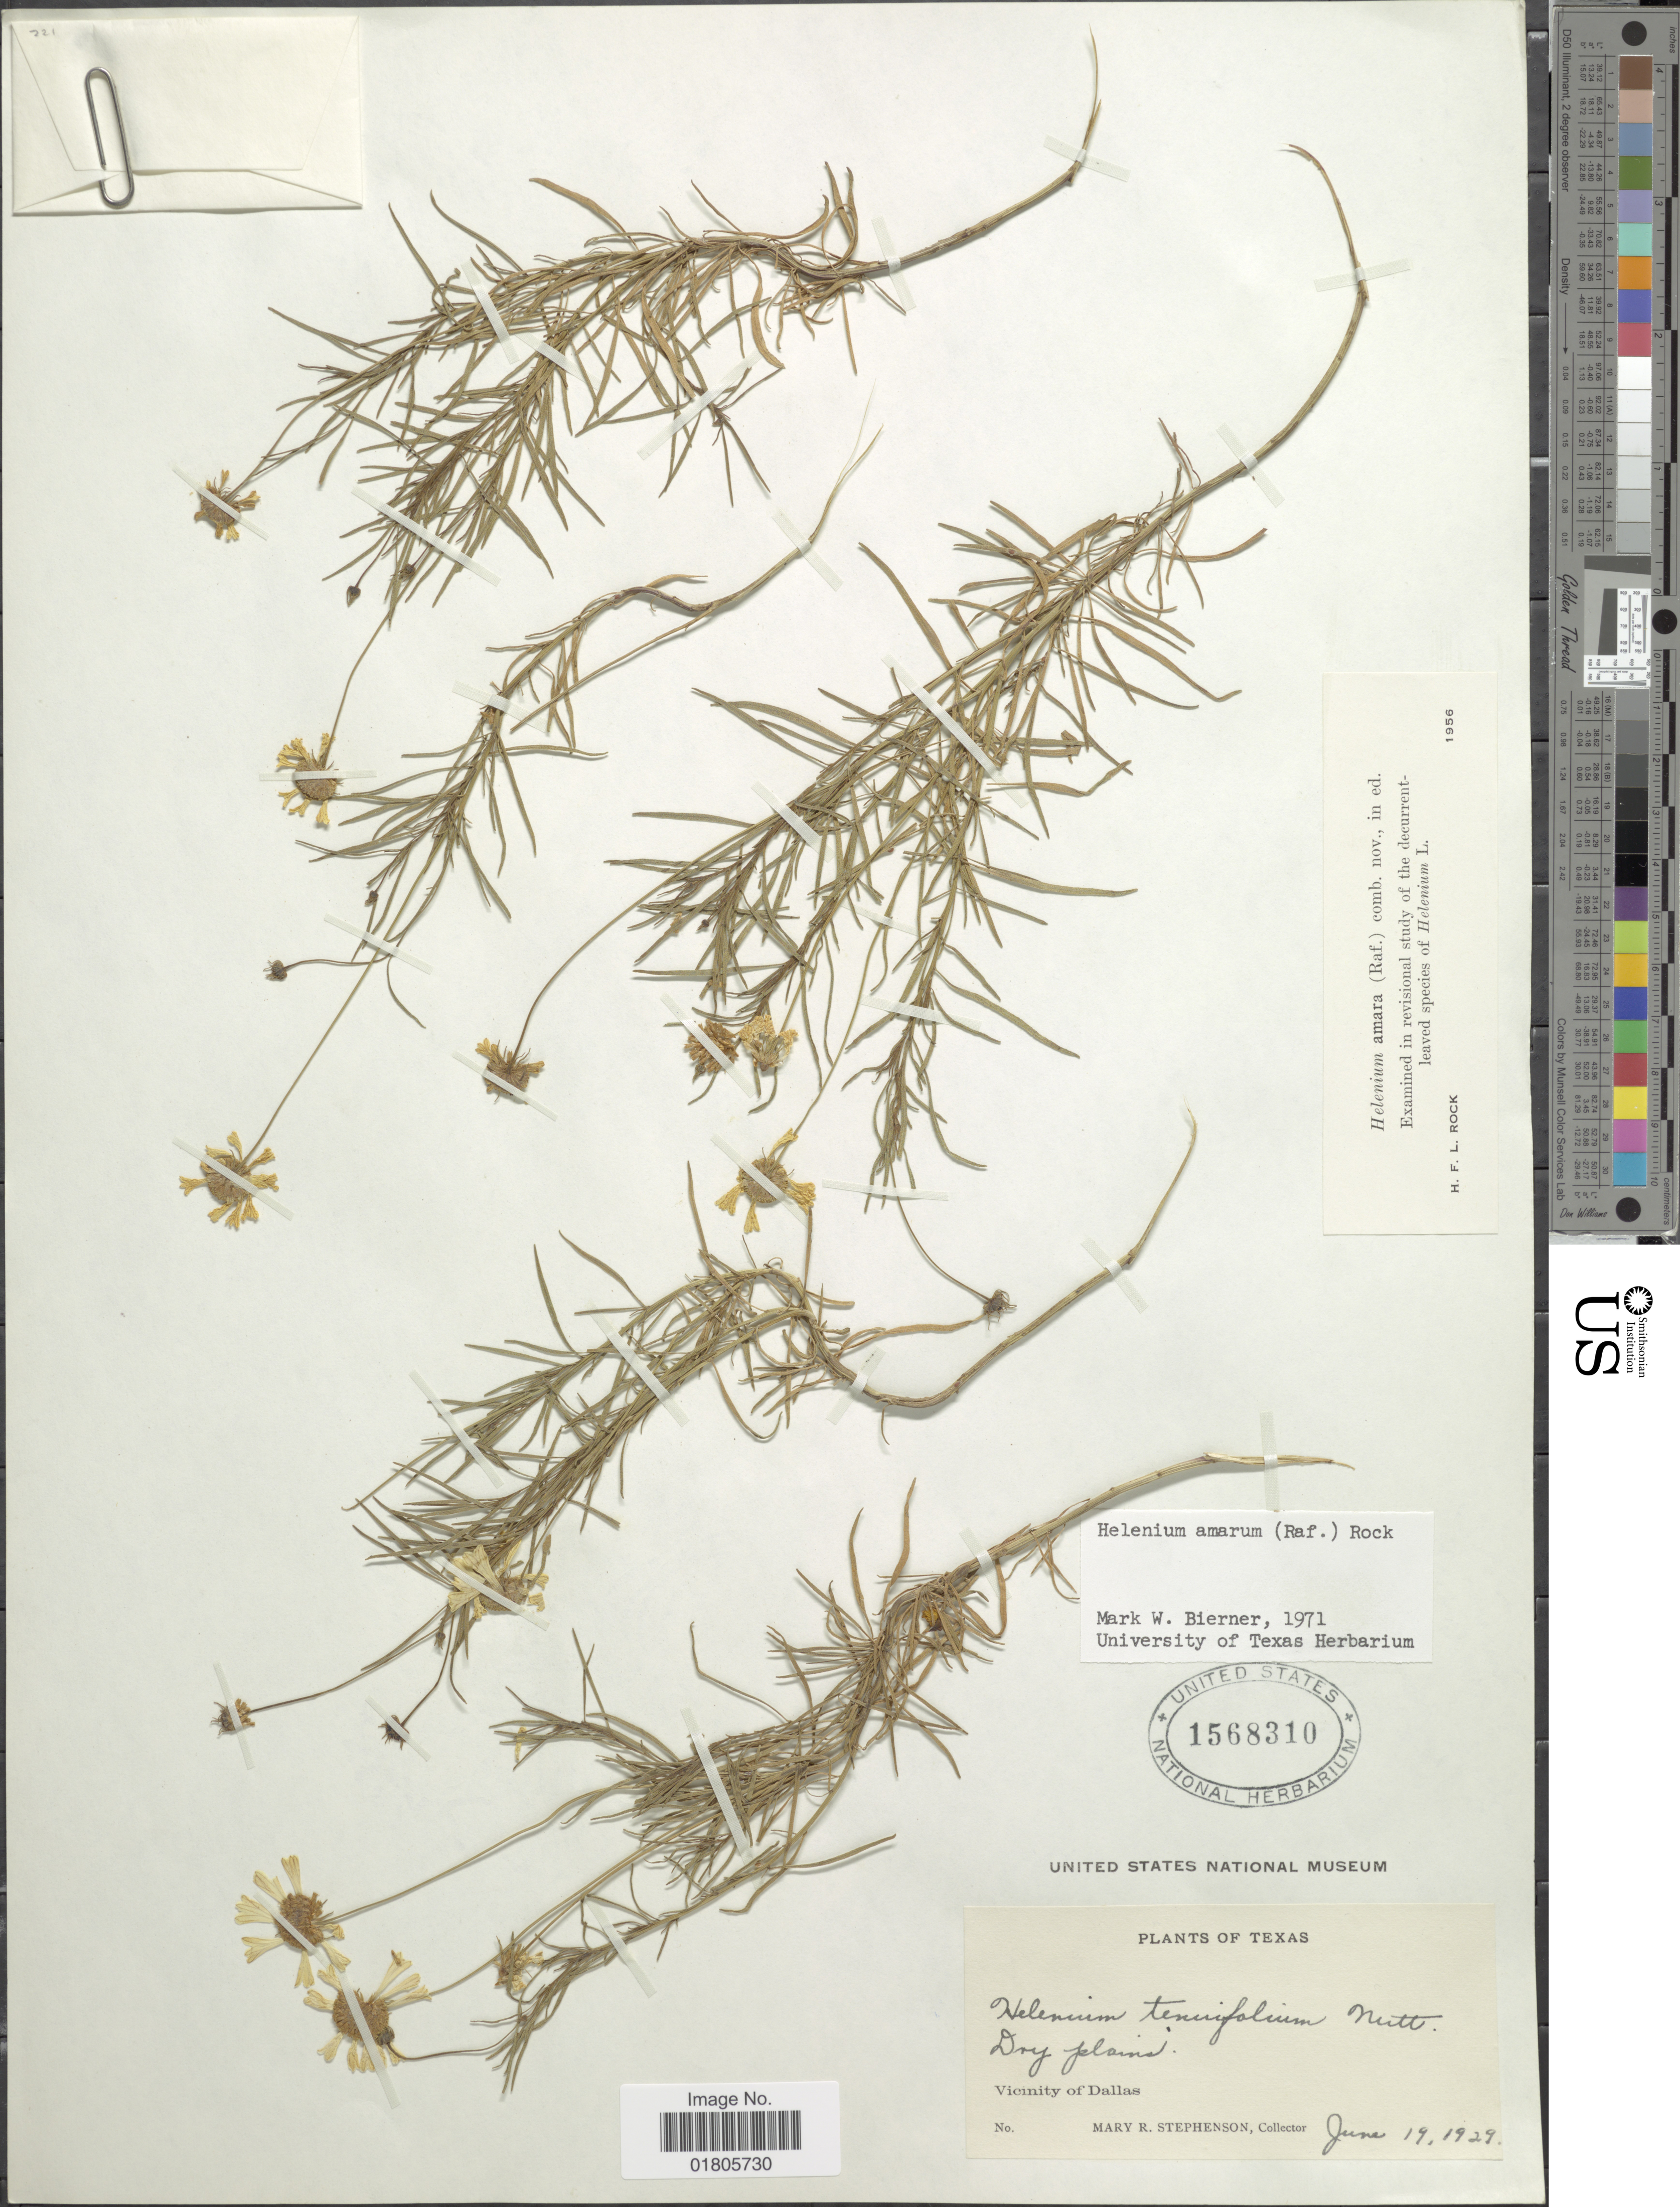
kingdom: Plantae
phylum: Tracheophyta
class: Magnoliopsida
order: Asterales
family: Asteraceae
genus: Helenium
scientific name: Helenium amarum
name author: (Raf.) H. Rock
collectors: M. Stephenson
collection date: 1929-09-19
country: United States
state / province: Texas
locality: Vicinity of Dallas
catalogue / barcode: US 1568310